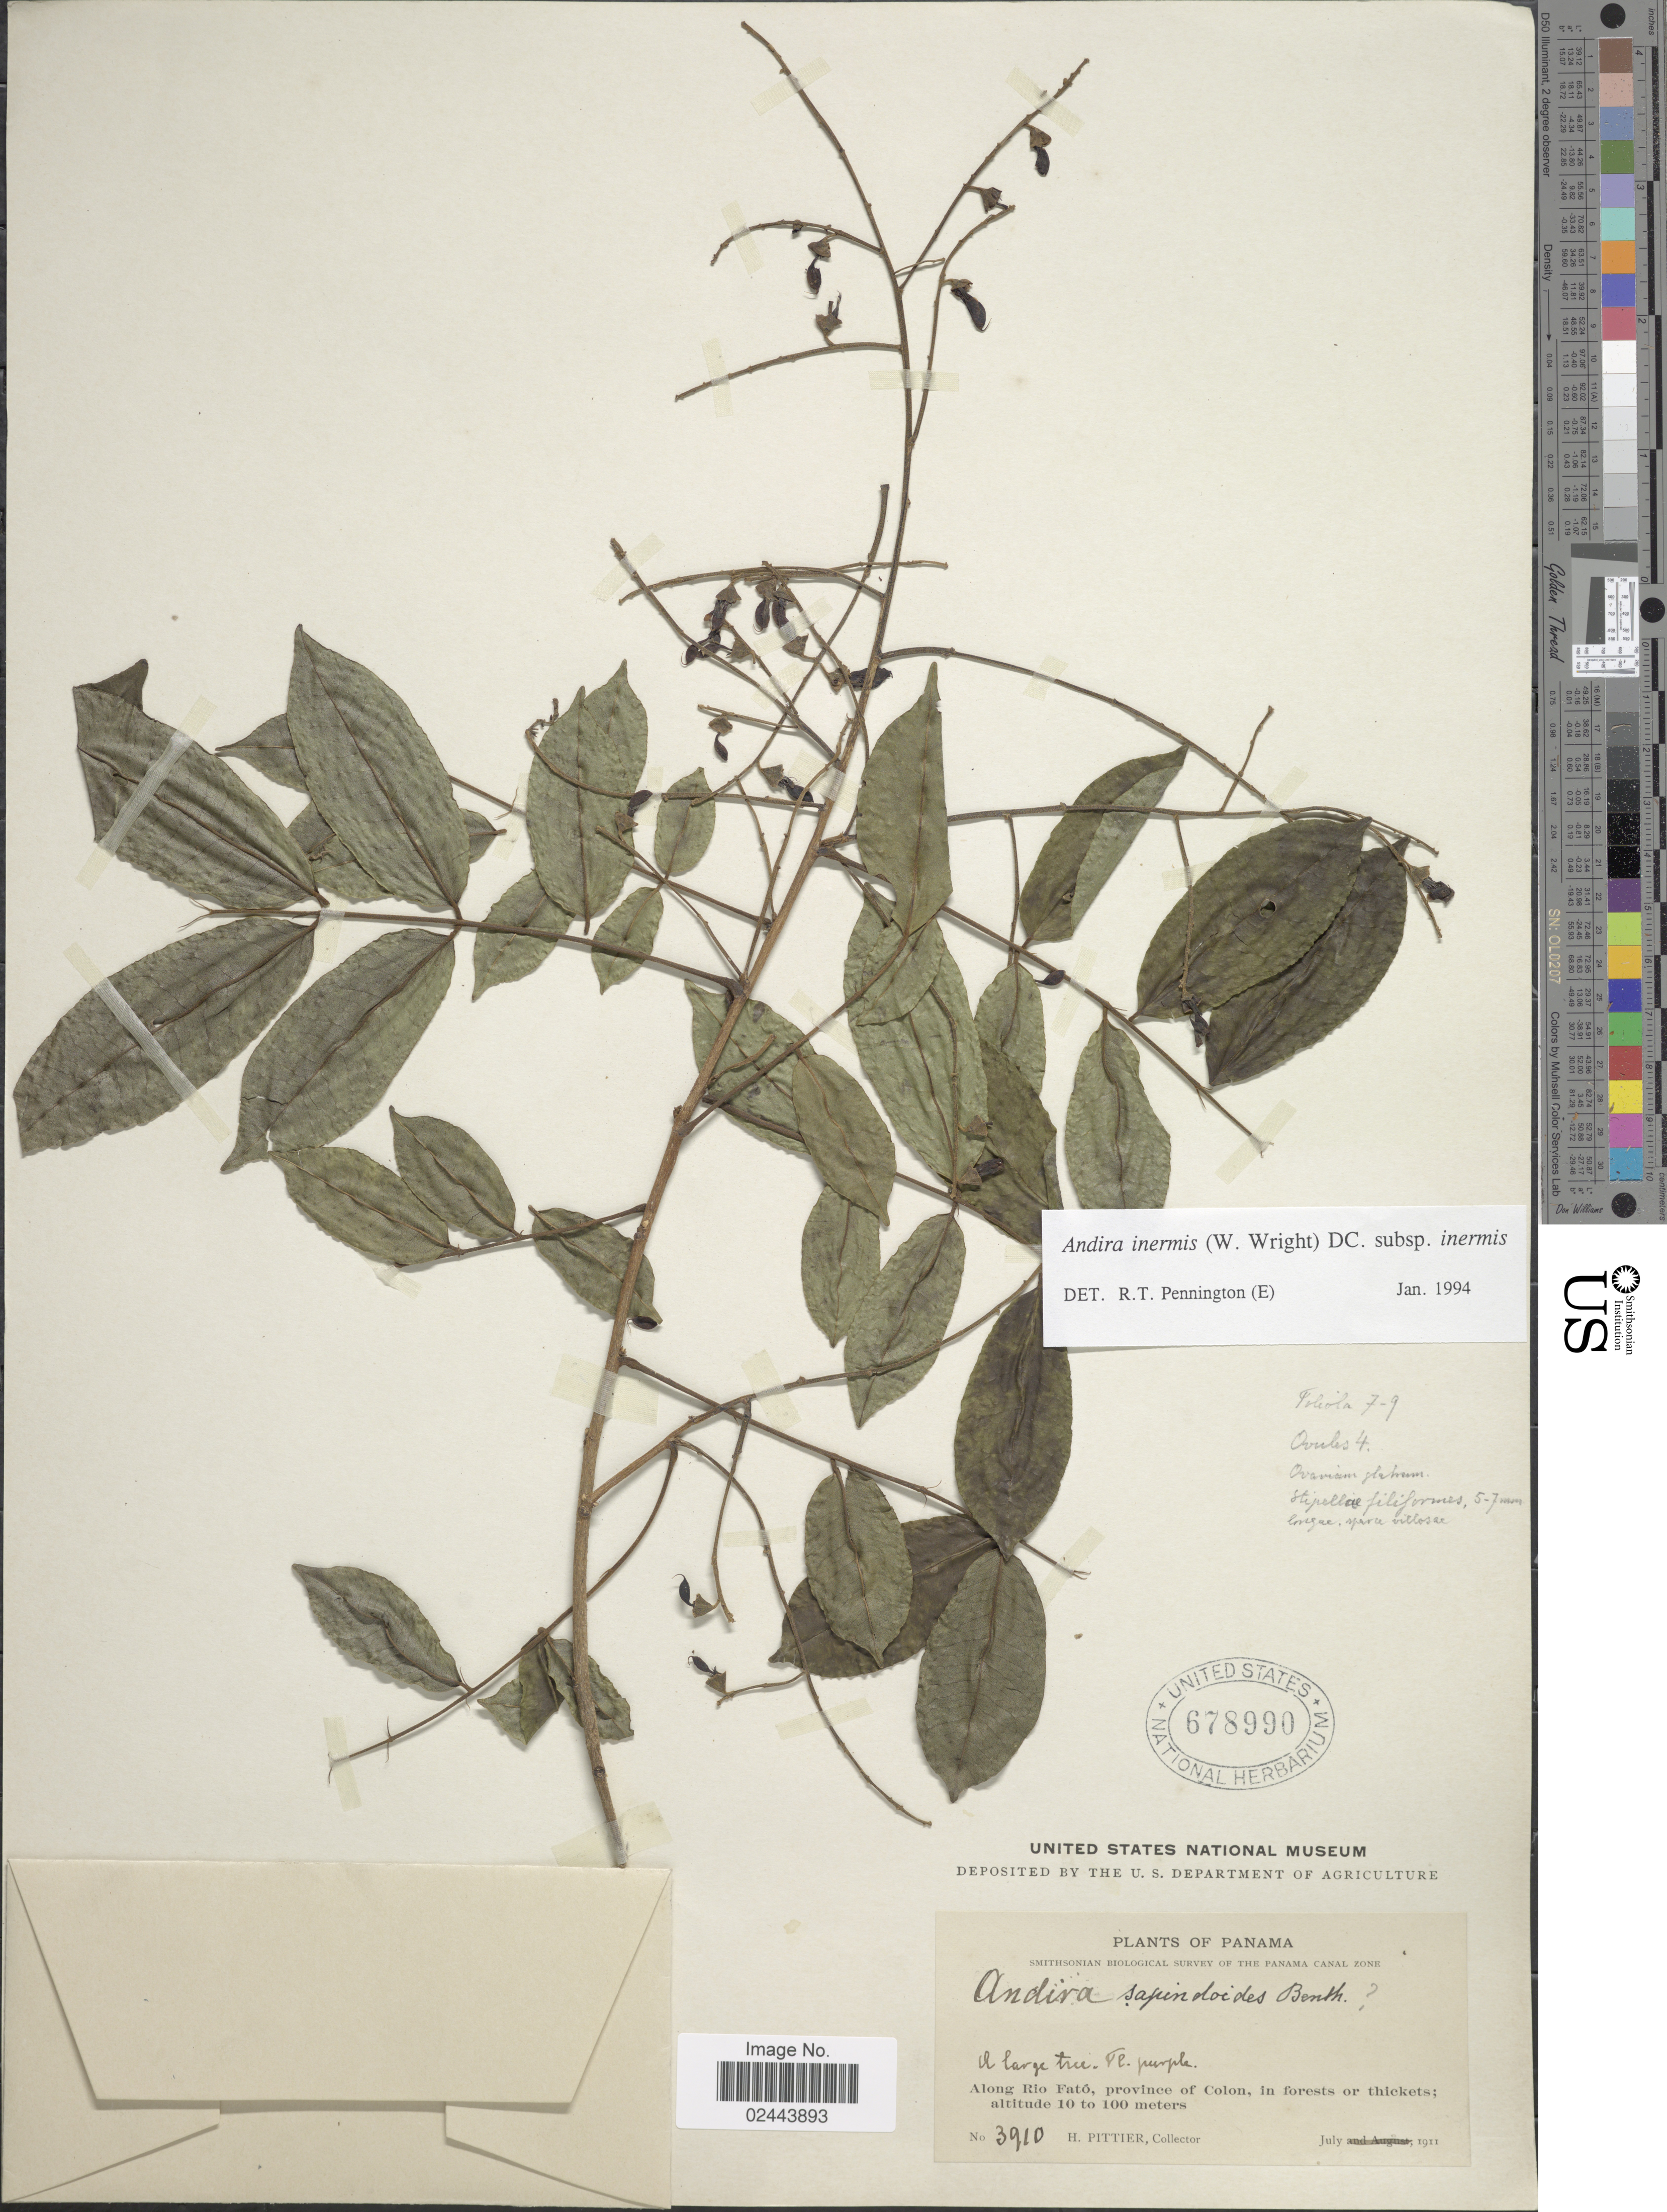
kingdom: Plantae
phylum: Tracheophyta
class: Magnoliopsida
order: Fabales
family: Fabaceae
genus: Andira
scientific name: Andira inermis subsp. inermis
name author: (W. Wright) Kunth ex DC.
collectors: H. F. Pittier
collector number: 3910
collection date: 1911-07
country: Panama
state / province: Colón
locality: Along Rio Fató, province of Colon, in forests or thickets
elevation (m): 10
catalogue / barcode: US 678990